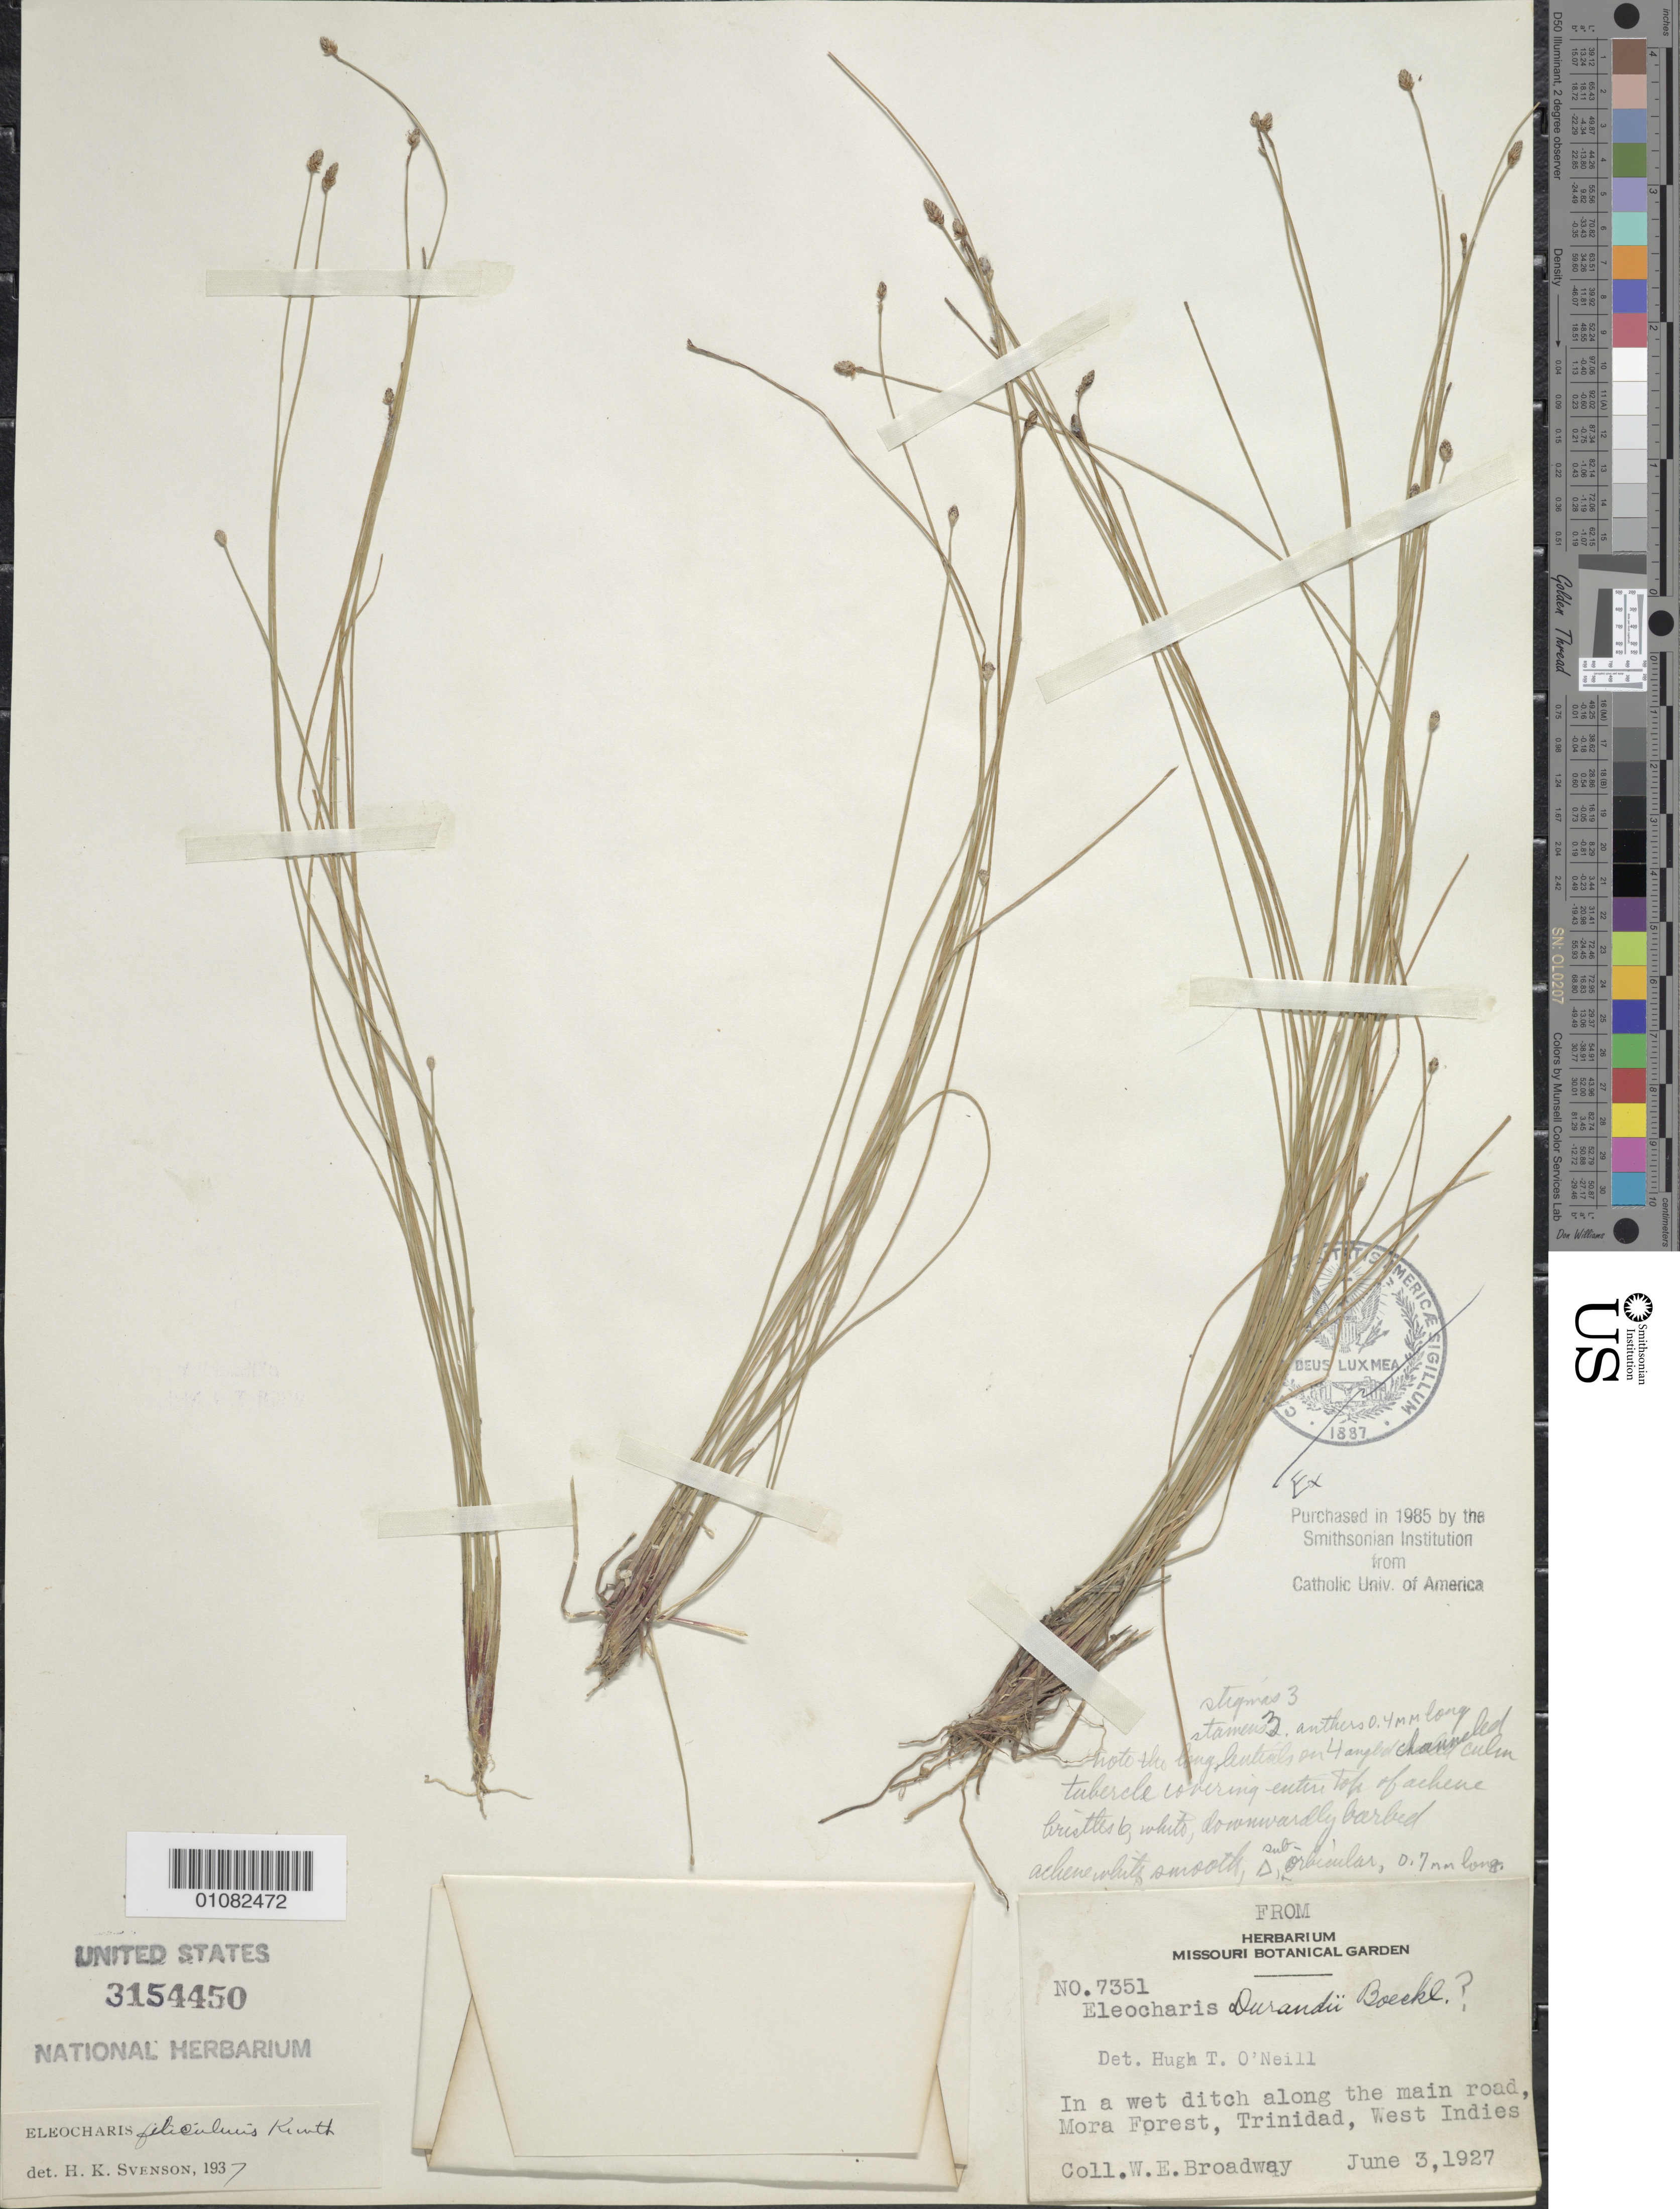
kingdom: Plantae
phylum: Tracheophyta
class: Liliopsida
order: Poales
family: Cyperaceae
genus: Eleocharis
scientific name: Eleocharis filiculmis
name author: Kunth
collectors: W. E. Broadway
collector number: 7351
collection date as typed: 03 Jun 1927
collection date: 1927-06-03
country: Trinidad and Tobago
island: Trinidad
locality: Mora Forest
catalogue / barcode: US 3154450